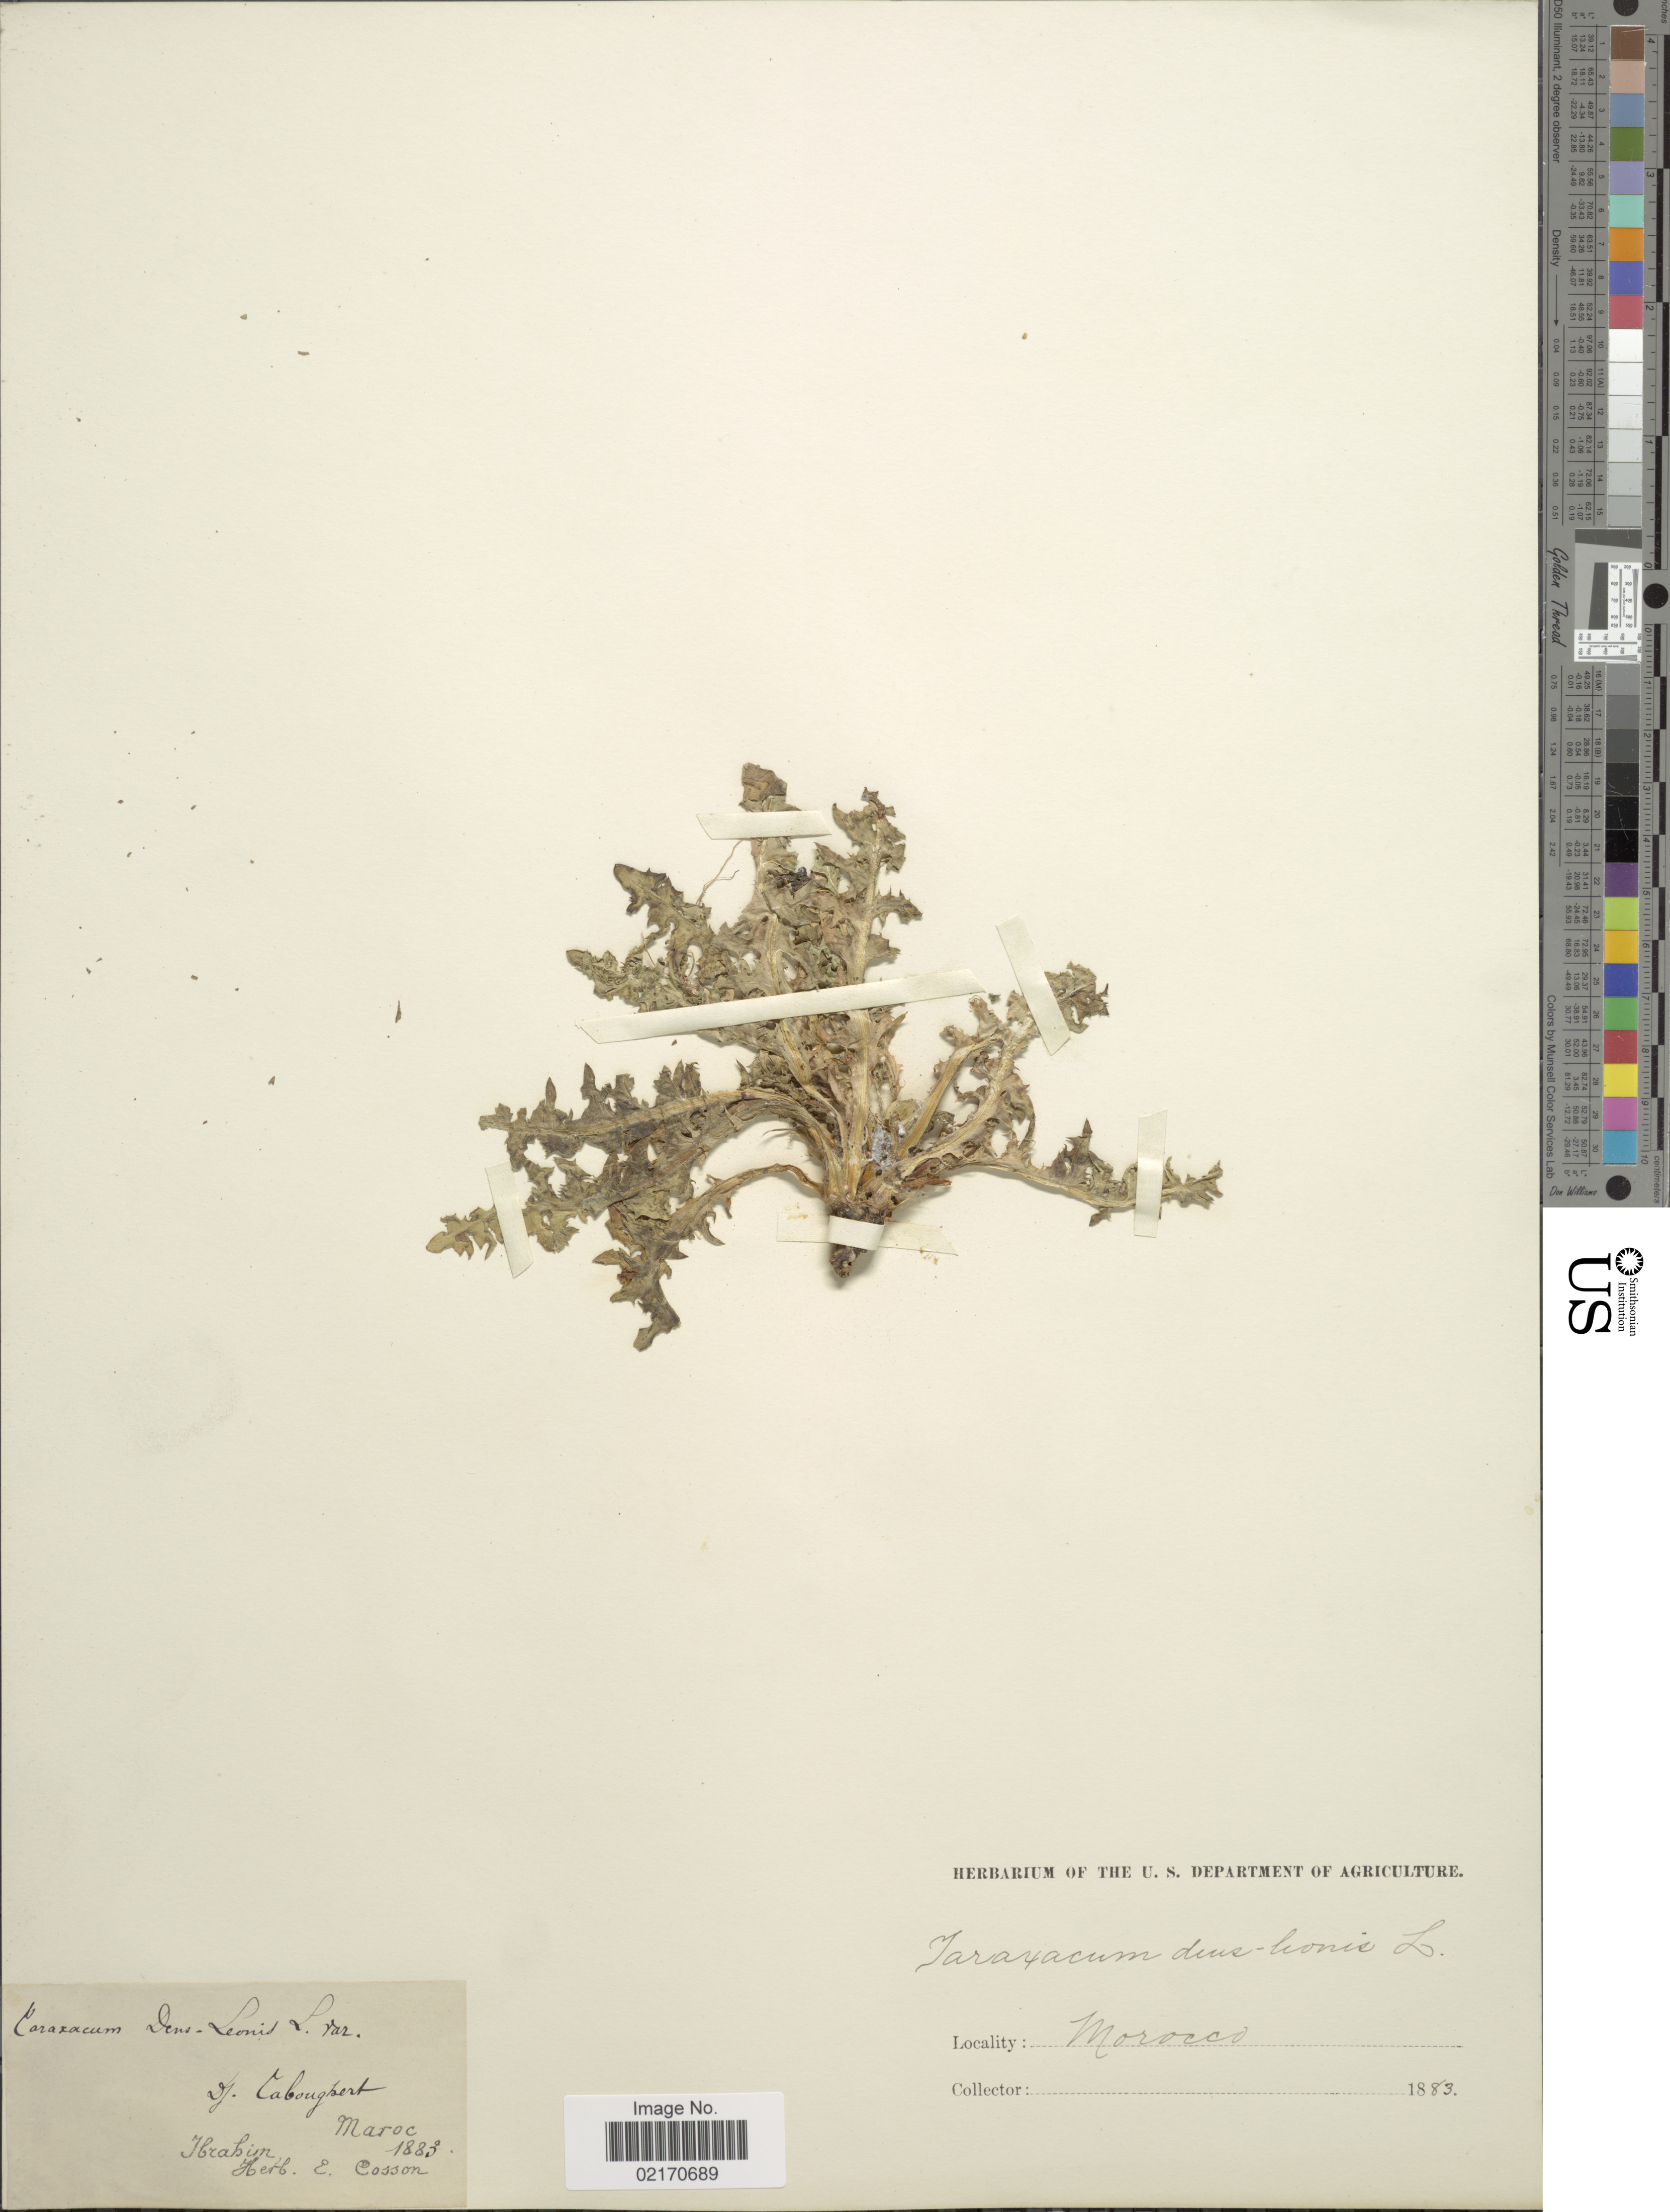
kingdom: Plantae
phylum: Tracheophyta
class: Magnoliopsida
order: Asterales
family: Asteraceae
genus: Taraxacum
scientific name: Taraxacum dens-leonis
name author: Desf.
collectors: -. Ibrahim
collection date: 1883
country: Morocco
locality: Dj. Cabougbert, Maroc.